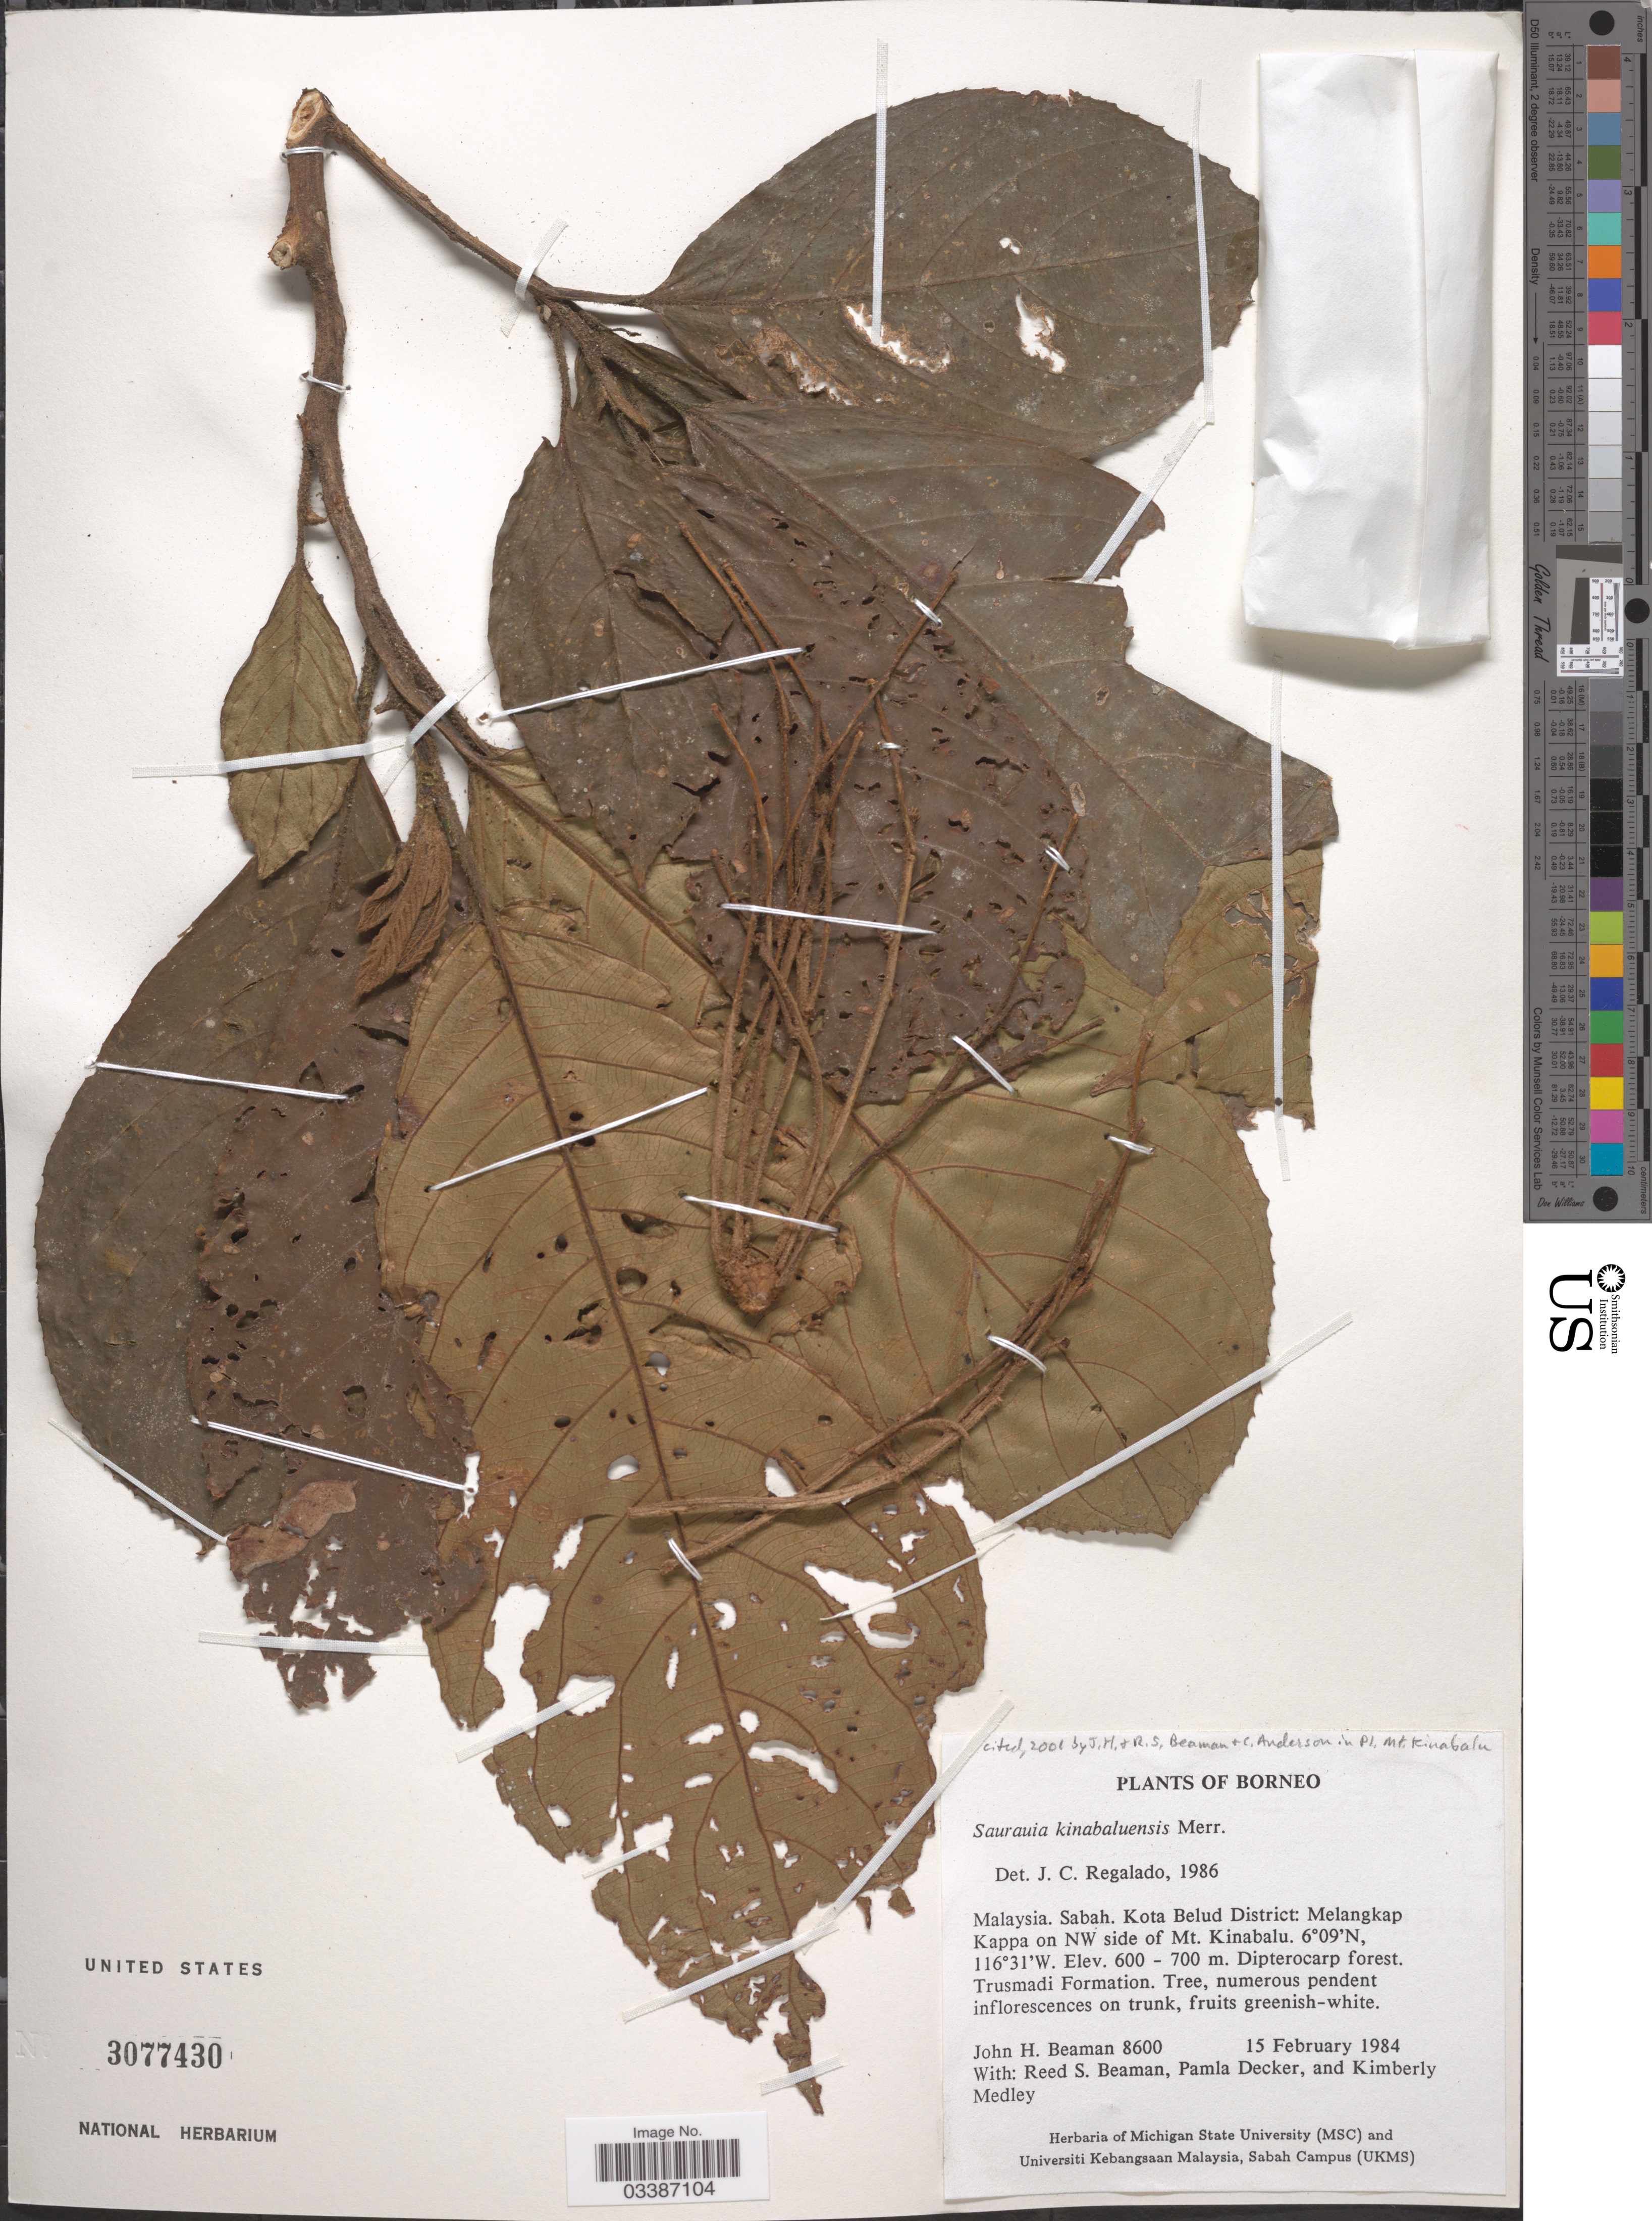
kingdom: Plantae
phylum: Tracheophyta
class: Magnoliopsida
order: Ericales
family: Actinidiaceae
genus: Saurauia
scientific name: Saurauia kinabaluensis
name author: Merr.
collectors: J. H. Beaman, R. S. Beaman, P. Decker & K. Medley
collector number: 8600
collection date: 1984-02-15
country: Malaysia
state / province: Sabah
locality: Borneo. Kota Belud District: Melangkap Kappa on NW side of Mt. Kinabalu.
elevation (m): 600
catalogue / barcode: US 3077430